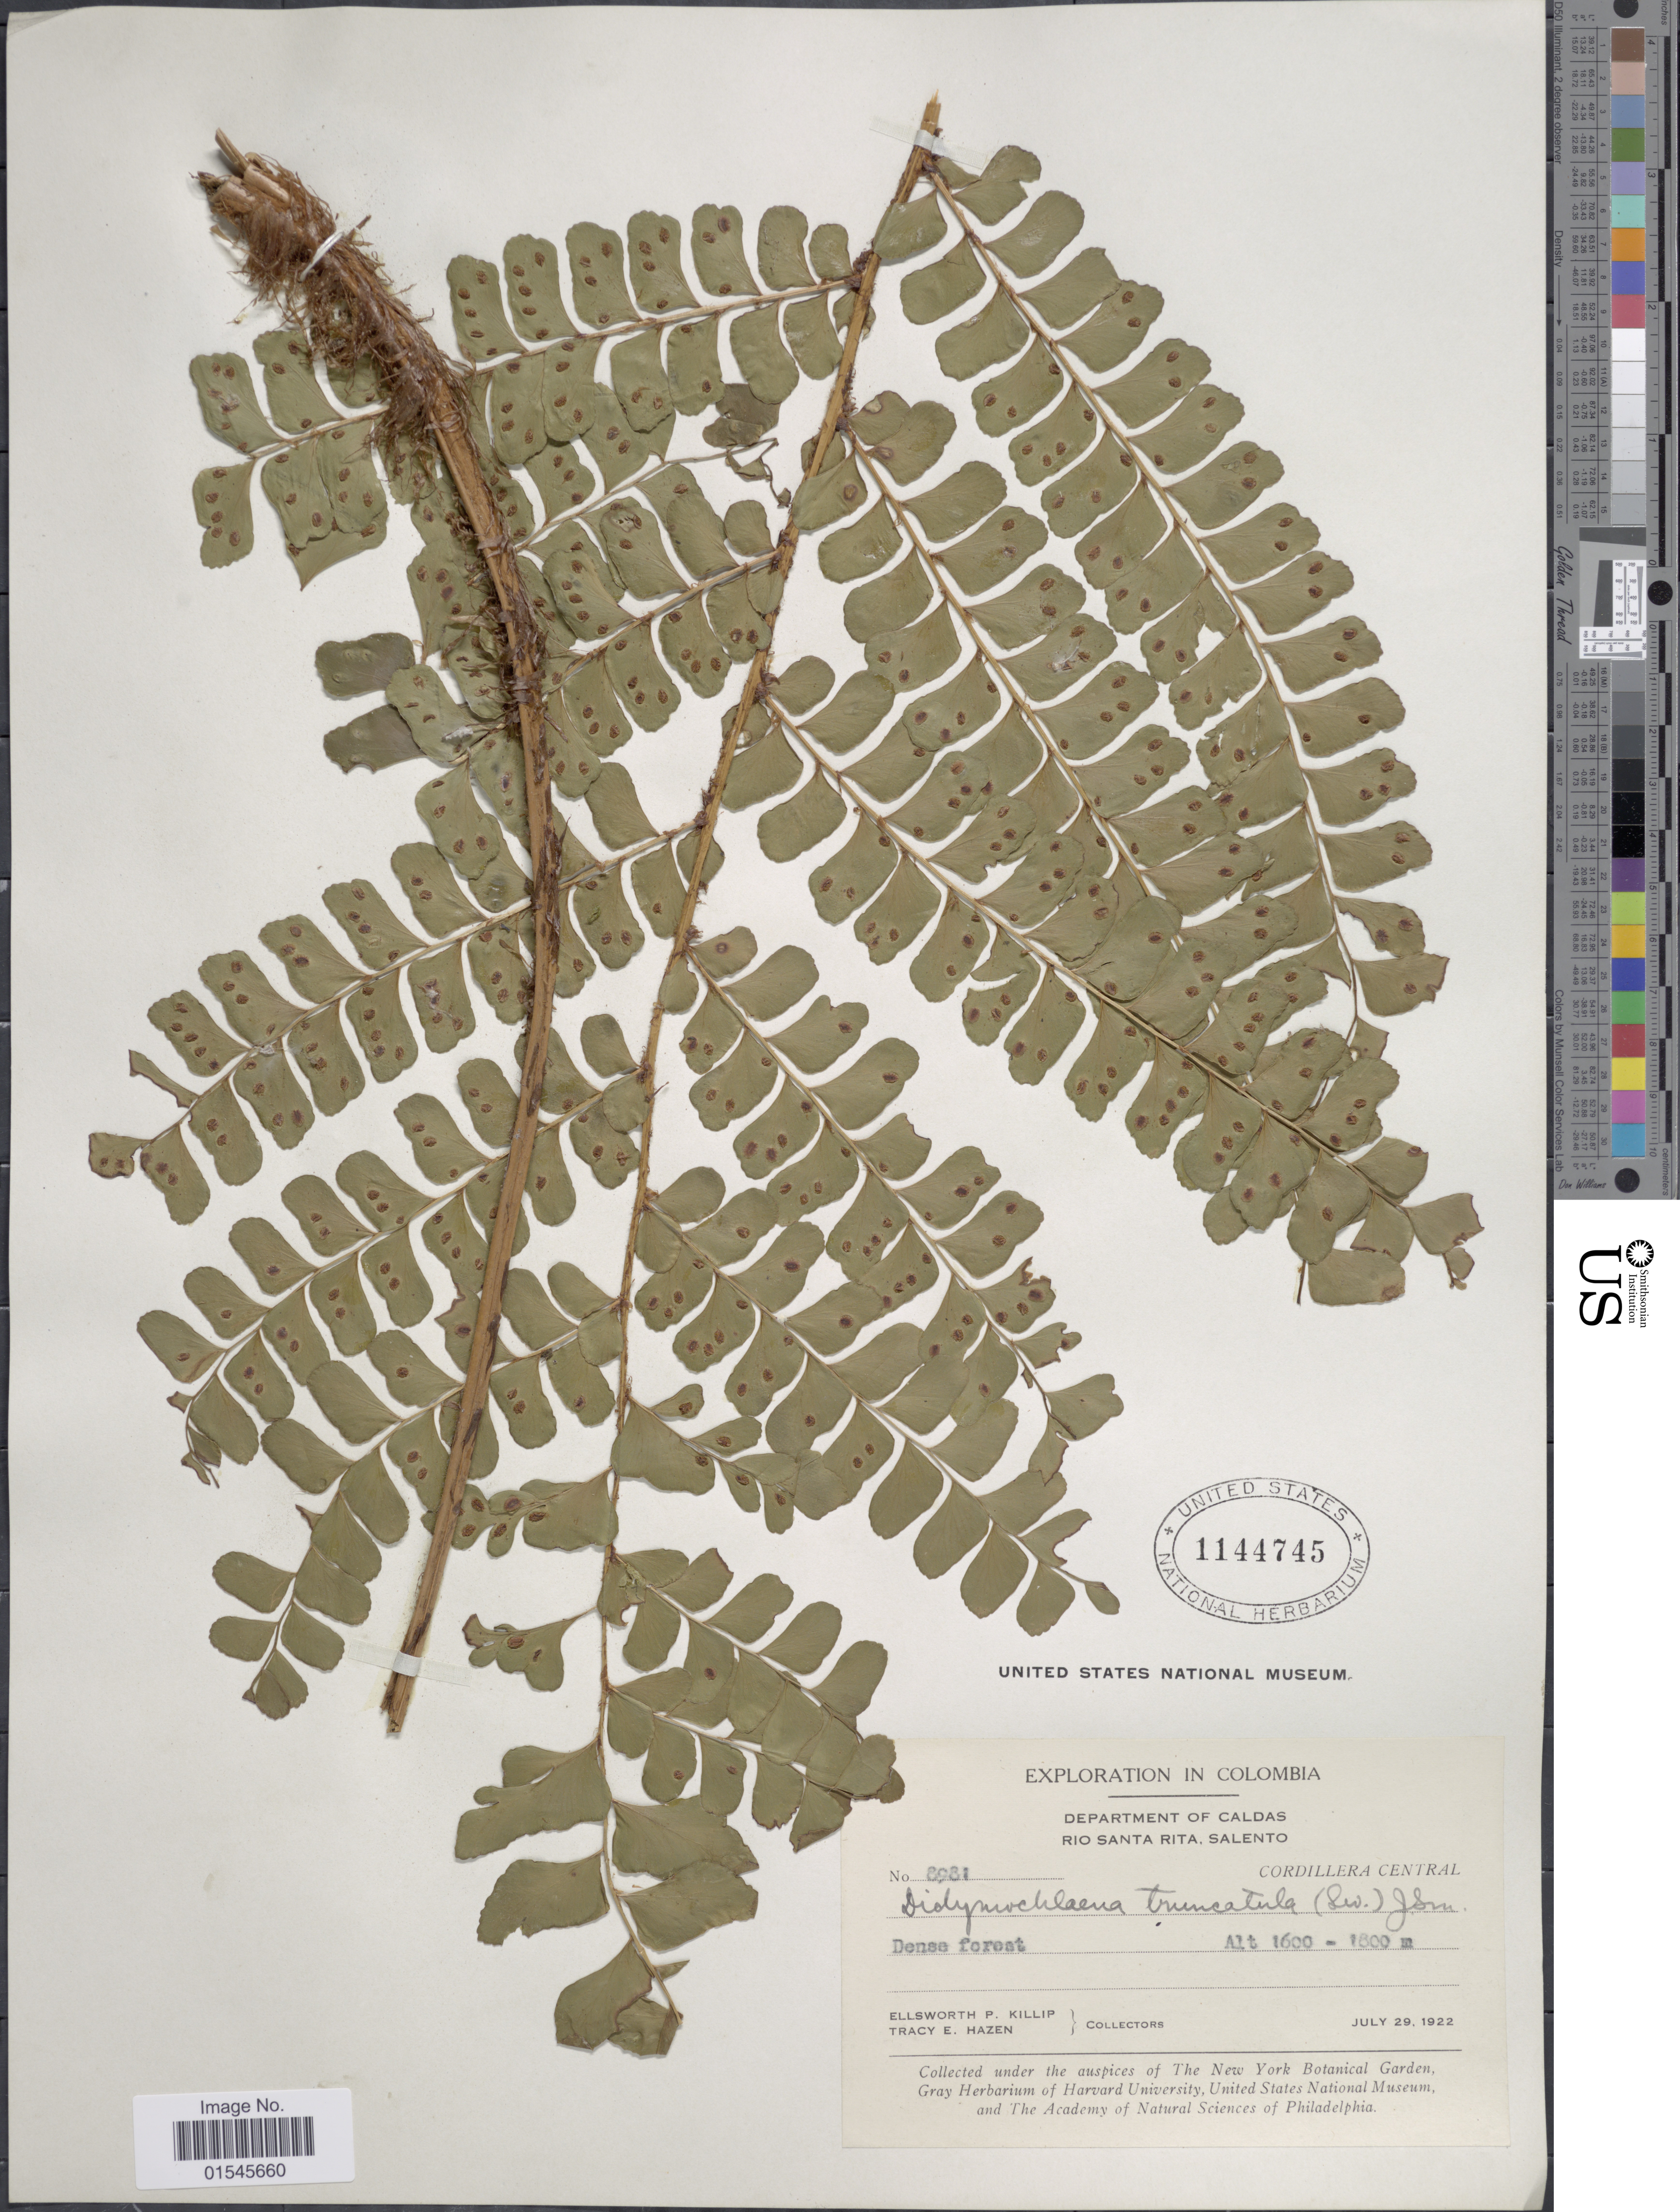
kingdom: Plantae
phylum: Tracheophyta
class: Polypodiopsida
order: Polypodiales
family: Didymochlaenaceae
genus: Didymochlaena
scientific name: Didymochlaena truncatula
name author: (Sw.) J. Sm.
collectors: E. P. Killip & T. E. Hazen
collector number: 8981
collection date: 1922-07-29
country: Colombia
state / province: Caldas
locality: Department of Caldas, Rio Santa Rita, Salento, Cordillera Central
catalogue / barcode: US 1144745